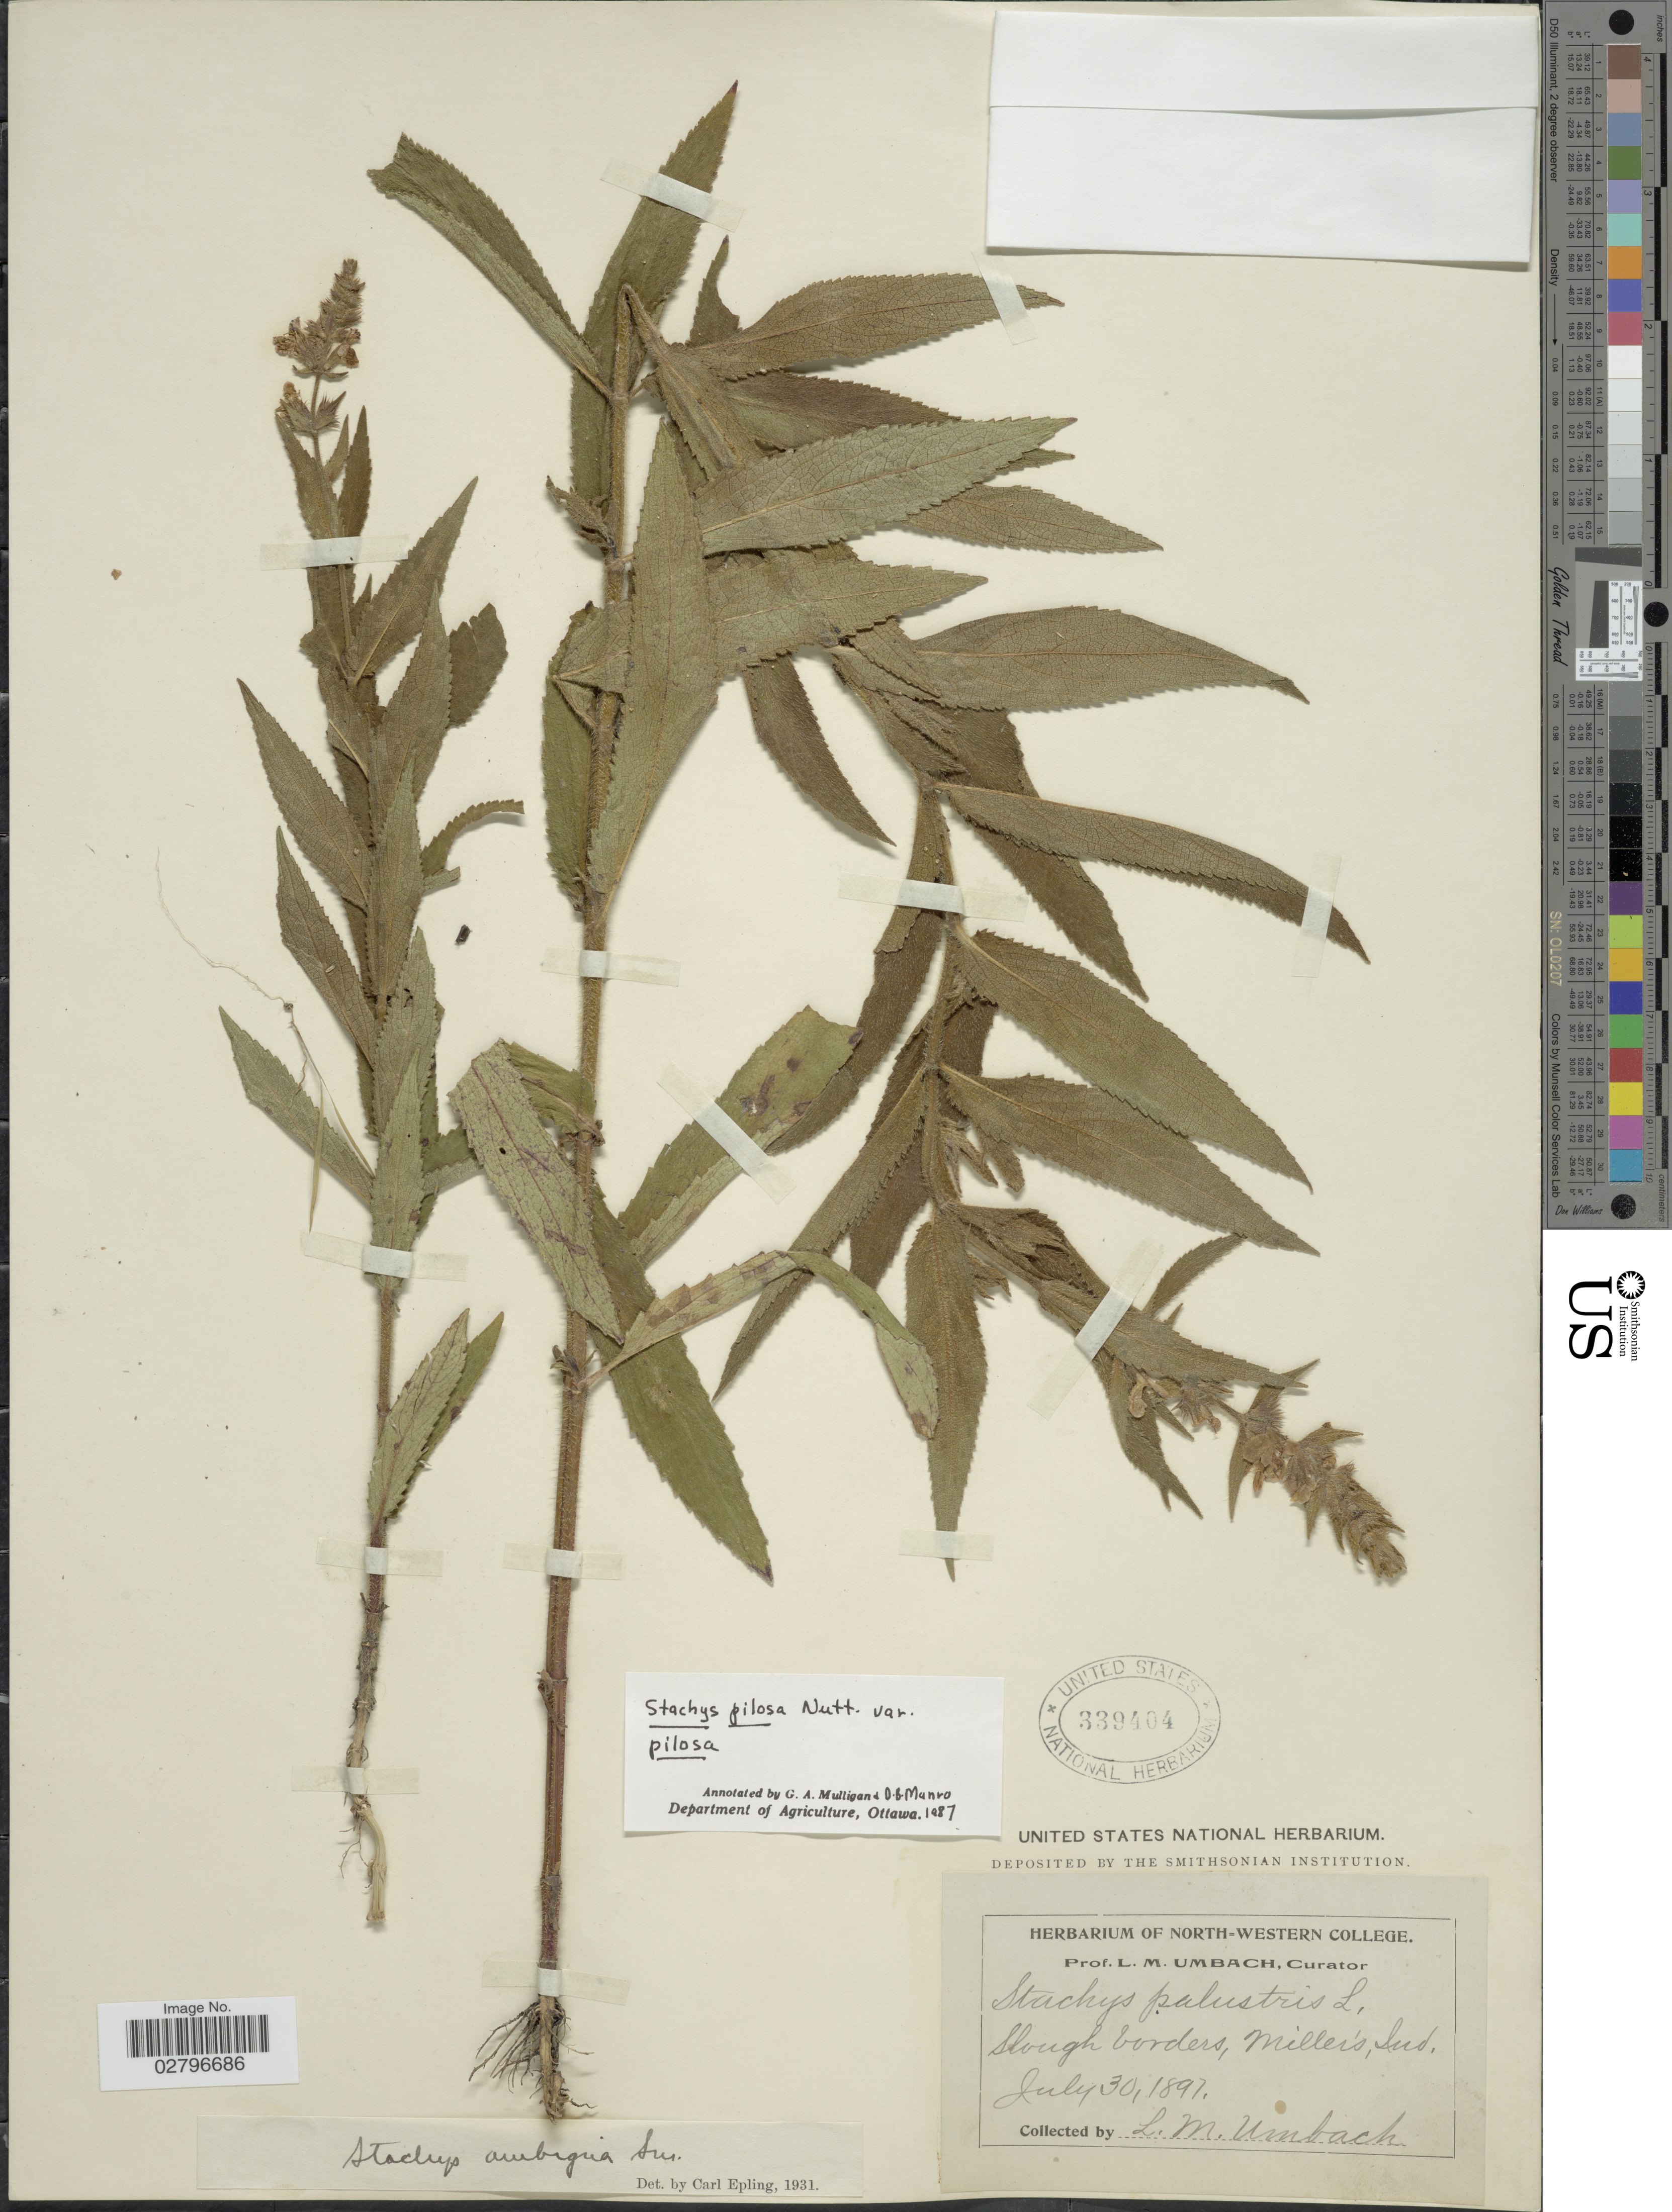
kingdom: Plantae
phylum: Tracheophyta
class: Magnoliopsida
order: Lamiales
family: Lamiaceae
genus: Stachys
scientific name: Stachys pilosa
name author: Nutt.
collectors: L. M. Umbach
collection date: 1897-07-30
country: United States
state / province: Indiana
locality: Slough borders, Miller's.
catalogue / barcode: US 339404